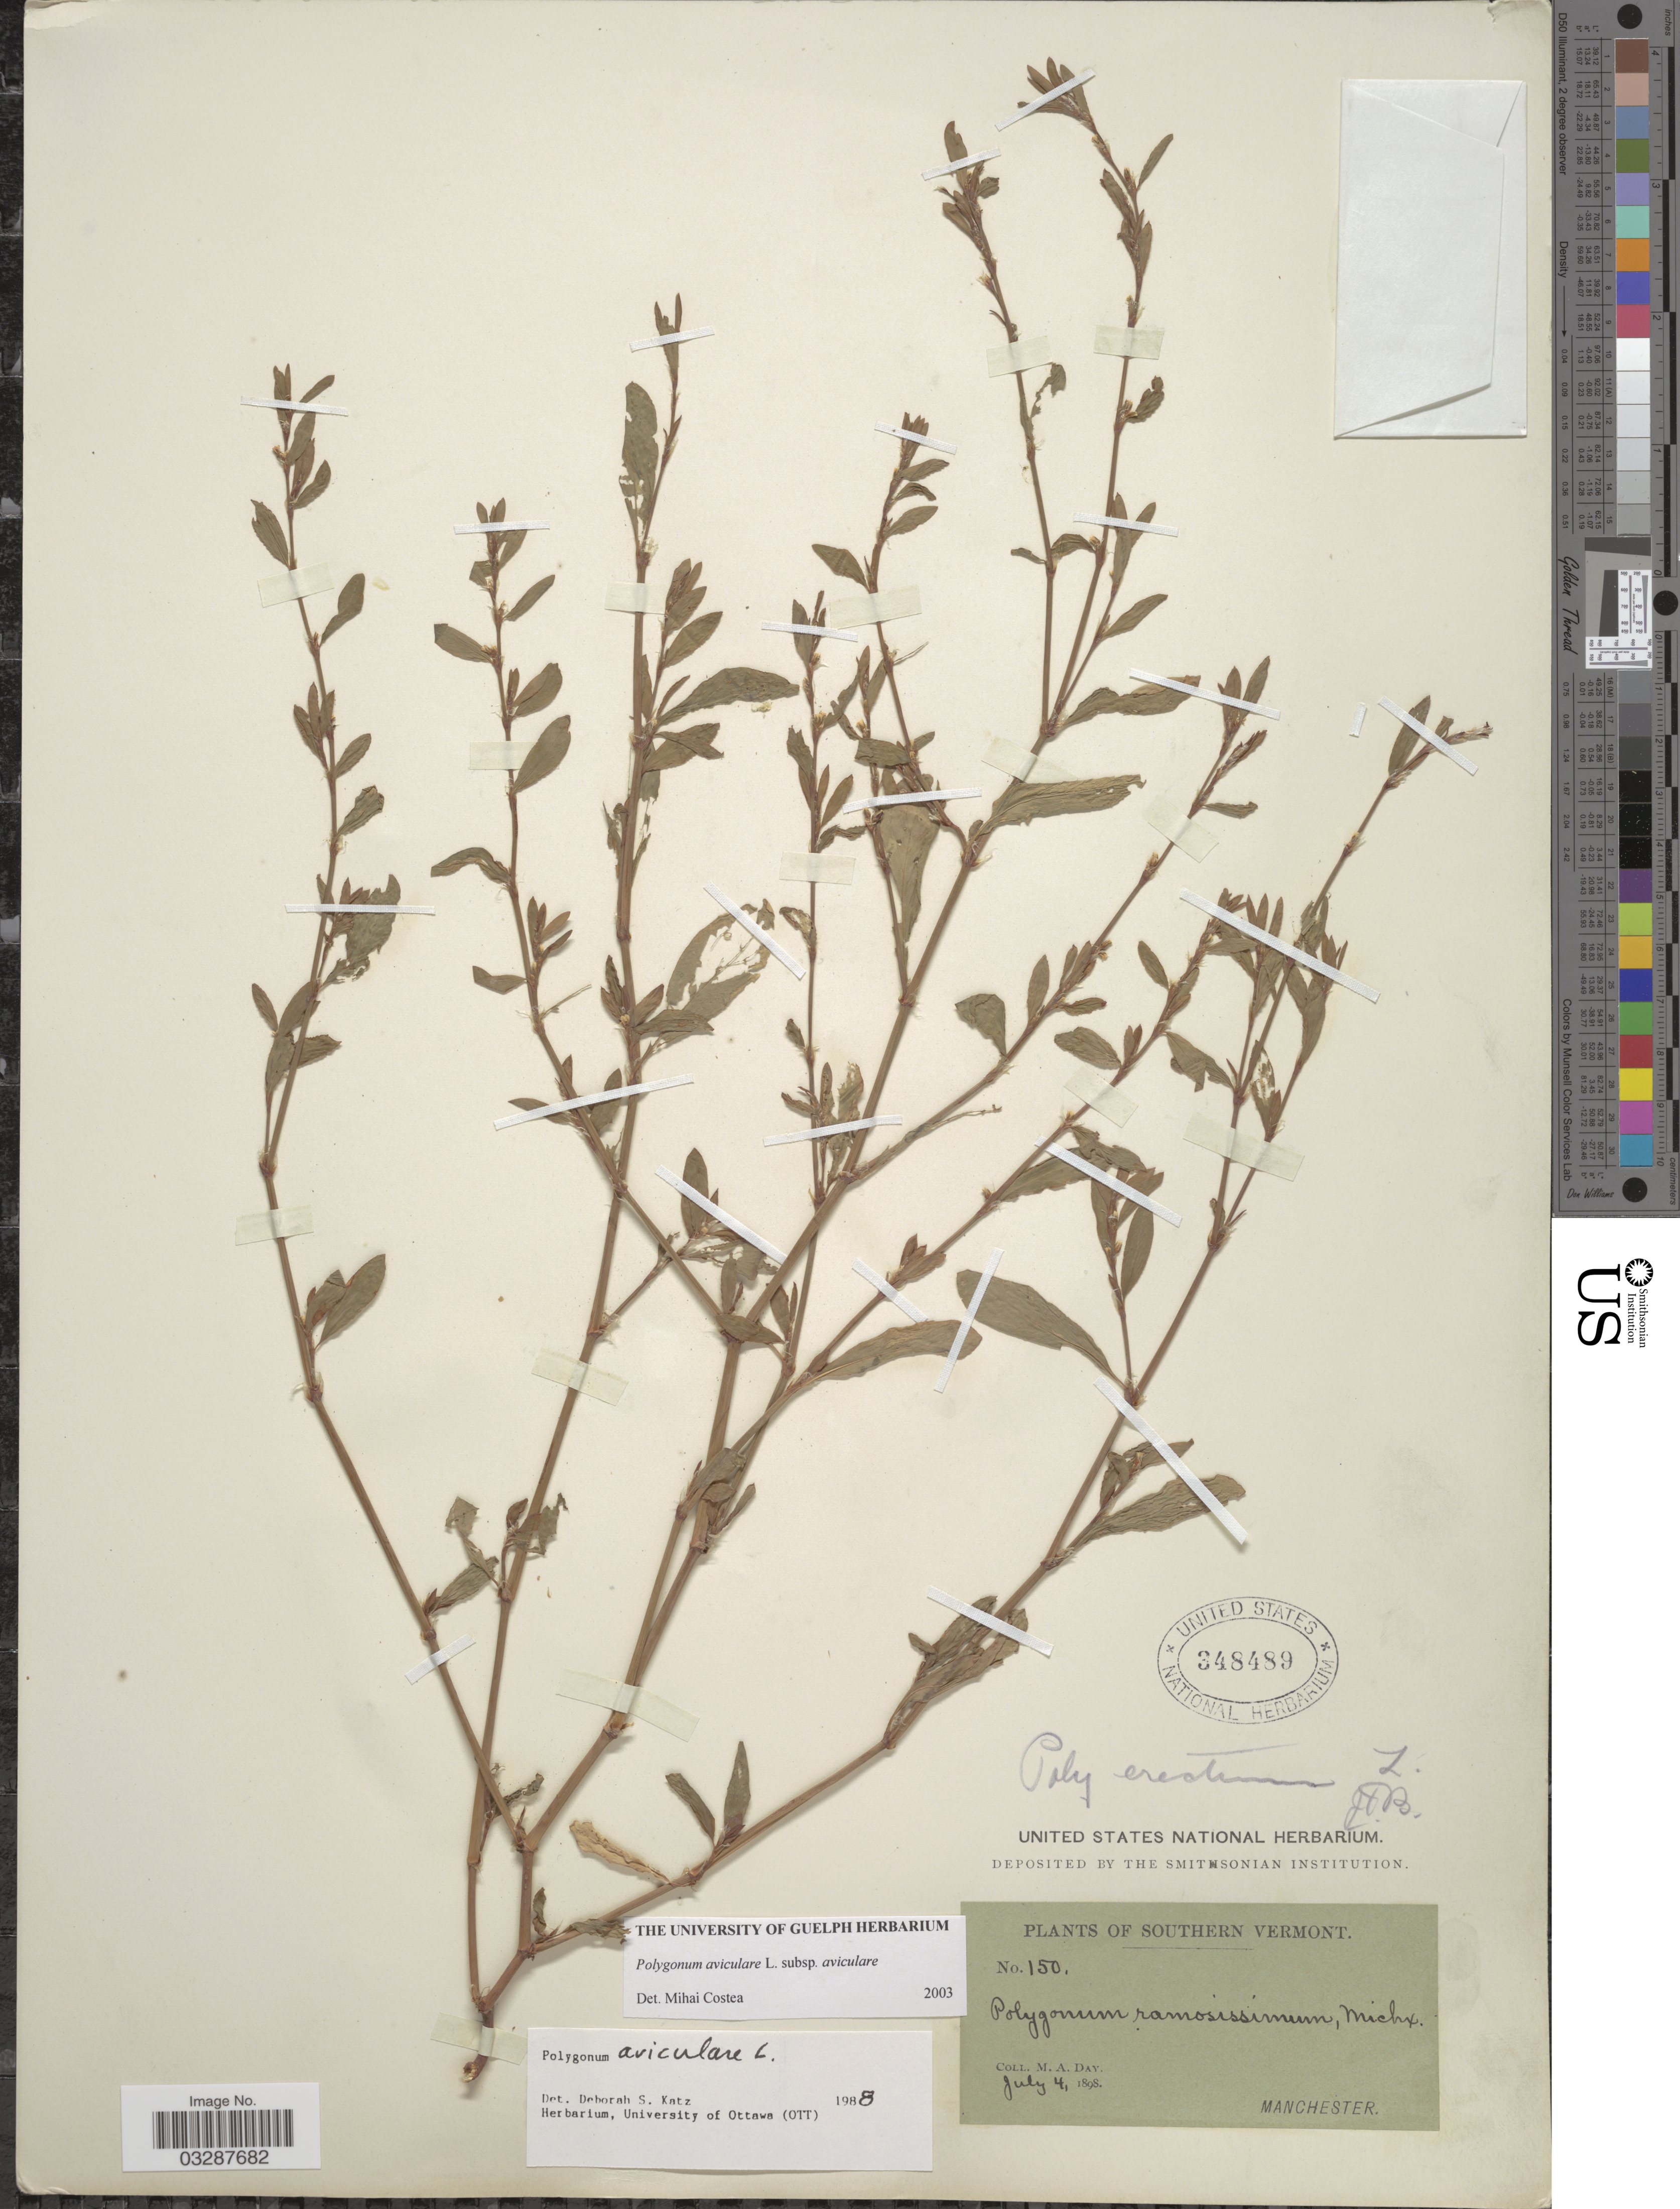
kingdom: Plantae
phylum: Tracheophyta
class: Magnoliopsida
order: Caryophyllales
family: Polygonaceae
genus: Polygonum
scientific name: Polygonum aviculare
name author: L.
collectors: M. Day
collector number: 150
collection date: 1898-07-04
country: United States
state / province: Vermont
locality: Southern Vermont. Manchester.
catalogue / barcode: US 348489